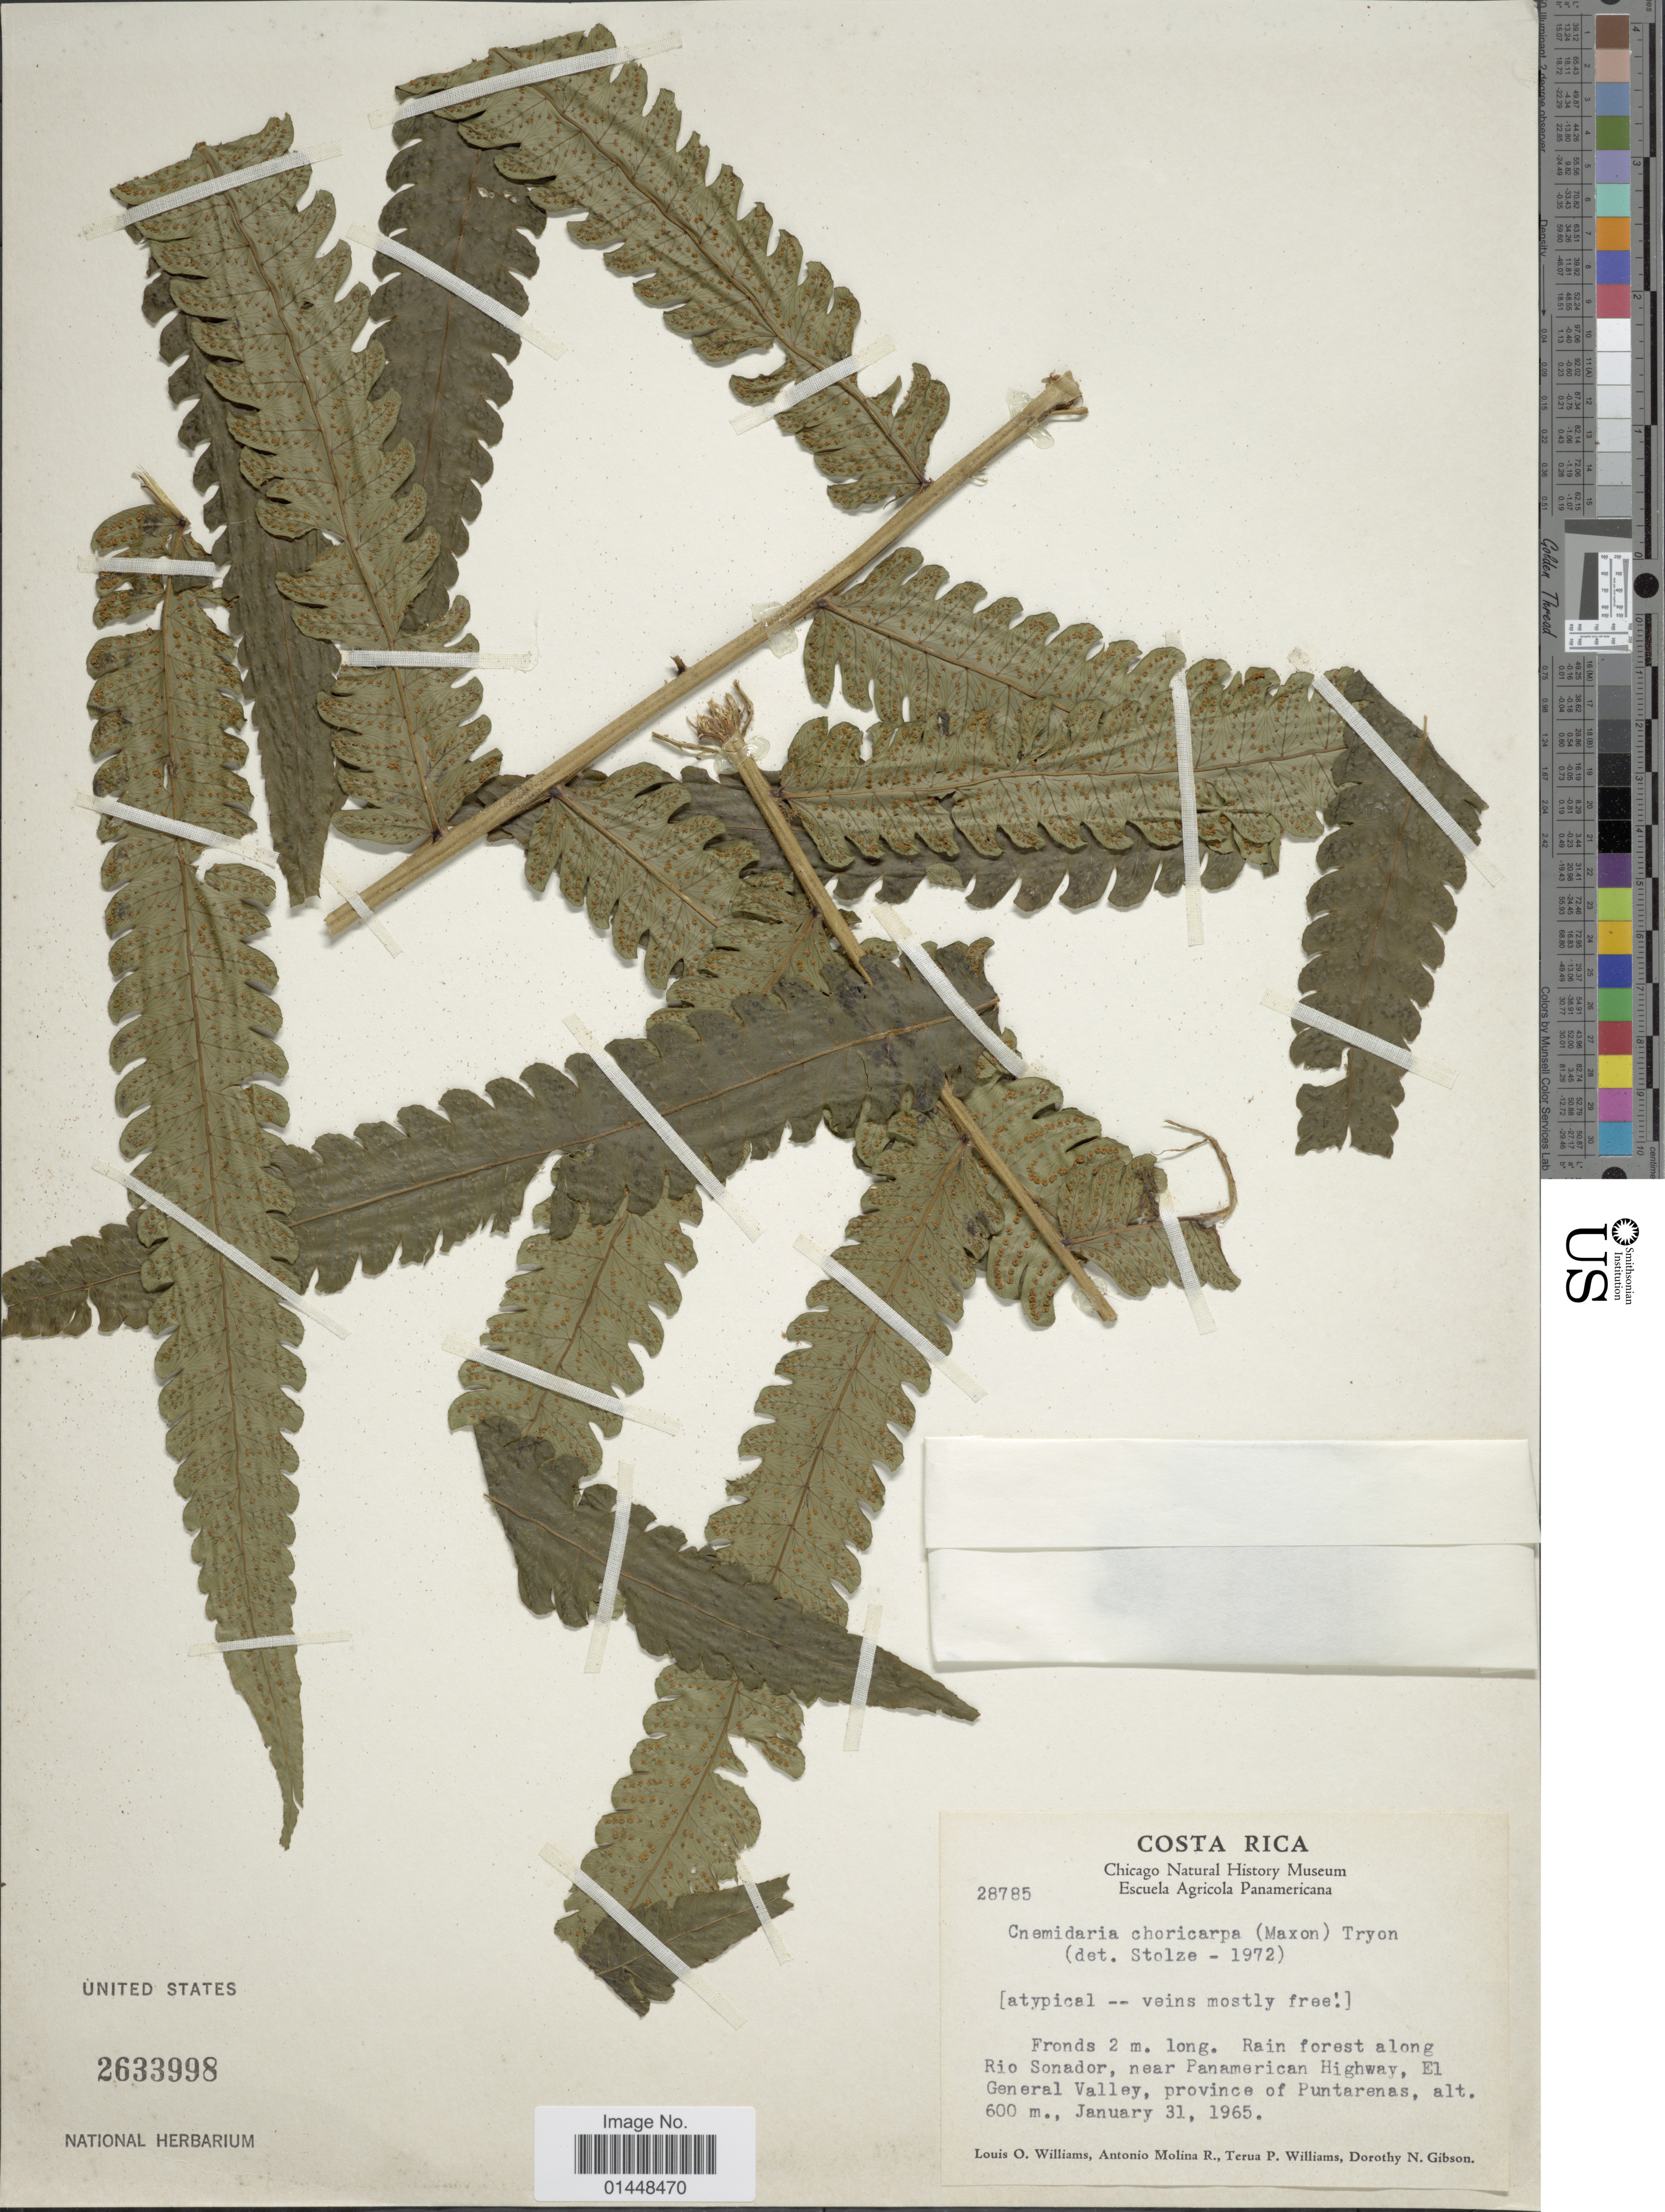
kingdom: Plantae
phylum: Tracheophyta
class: Polypodiopsida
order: Cyatheales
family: Cyatheaceae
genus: Cyathea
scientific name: Cyathea choricarpa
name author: (Maxon) Domin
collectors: L. O. Williams, A. Molina R., T. P. Williams & D. N. Gibson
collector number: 28785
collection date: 1965-01-31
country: Costa Rica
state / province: Puntarenas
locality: Along Rio Sonado, near Panamerican Highway, El General Valley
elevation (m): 600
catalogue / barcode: US 2633998